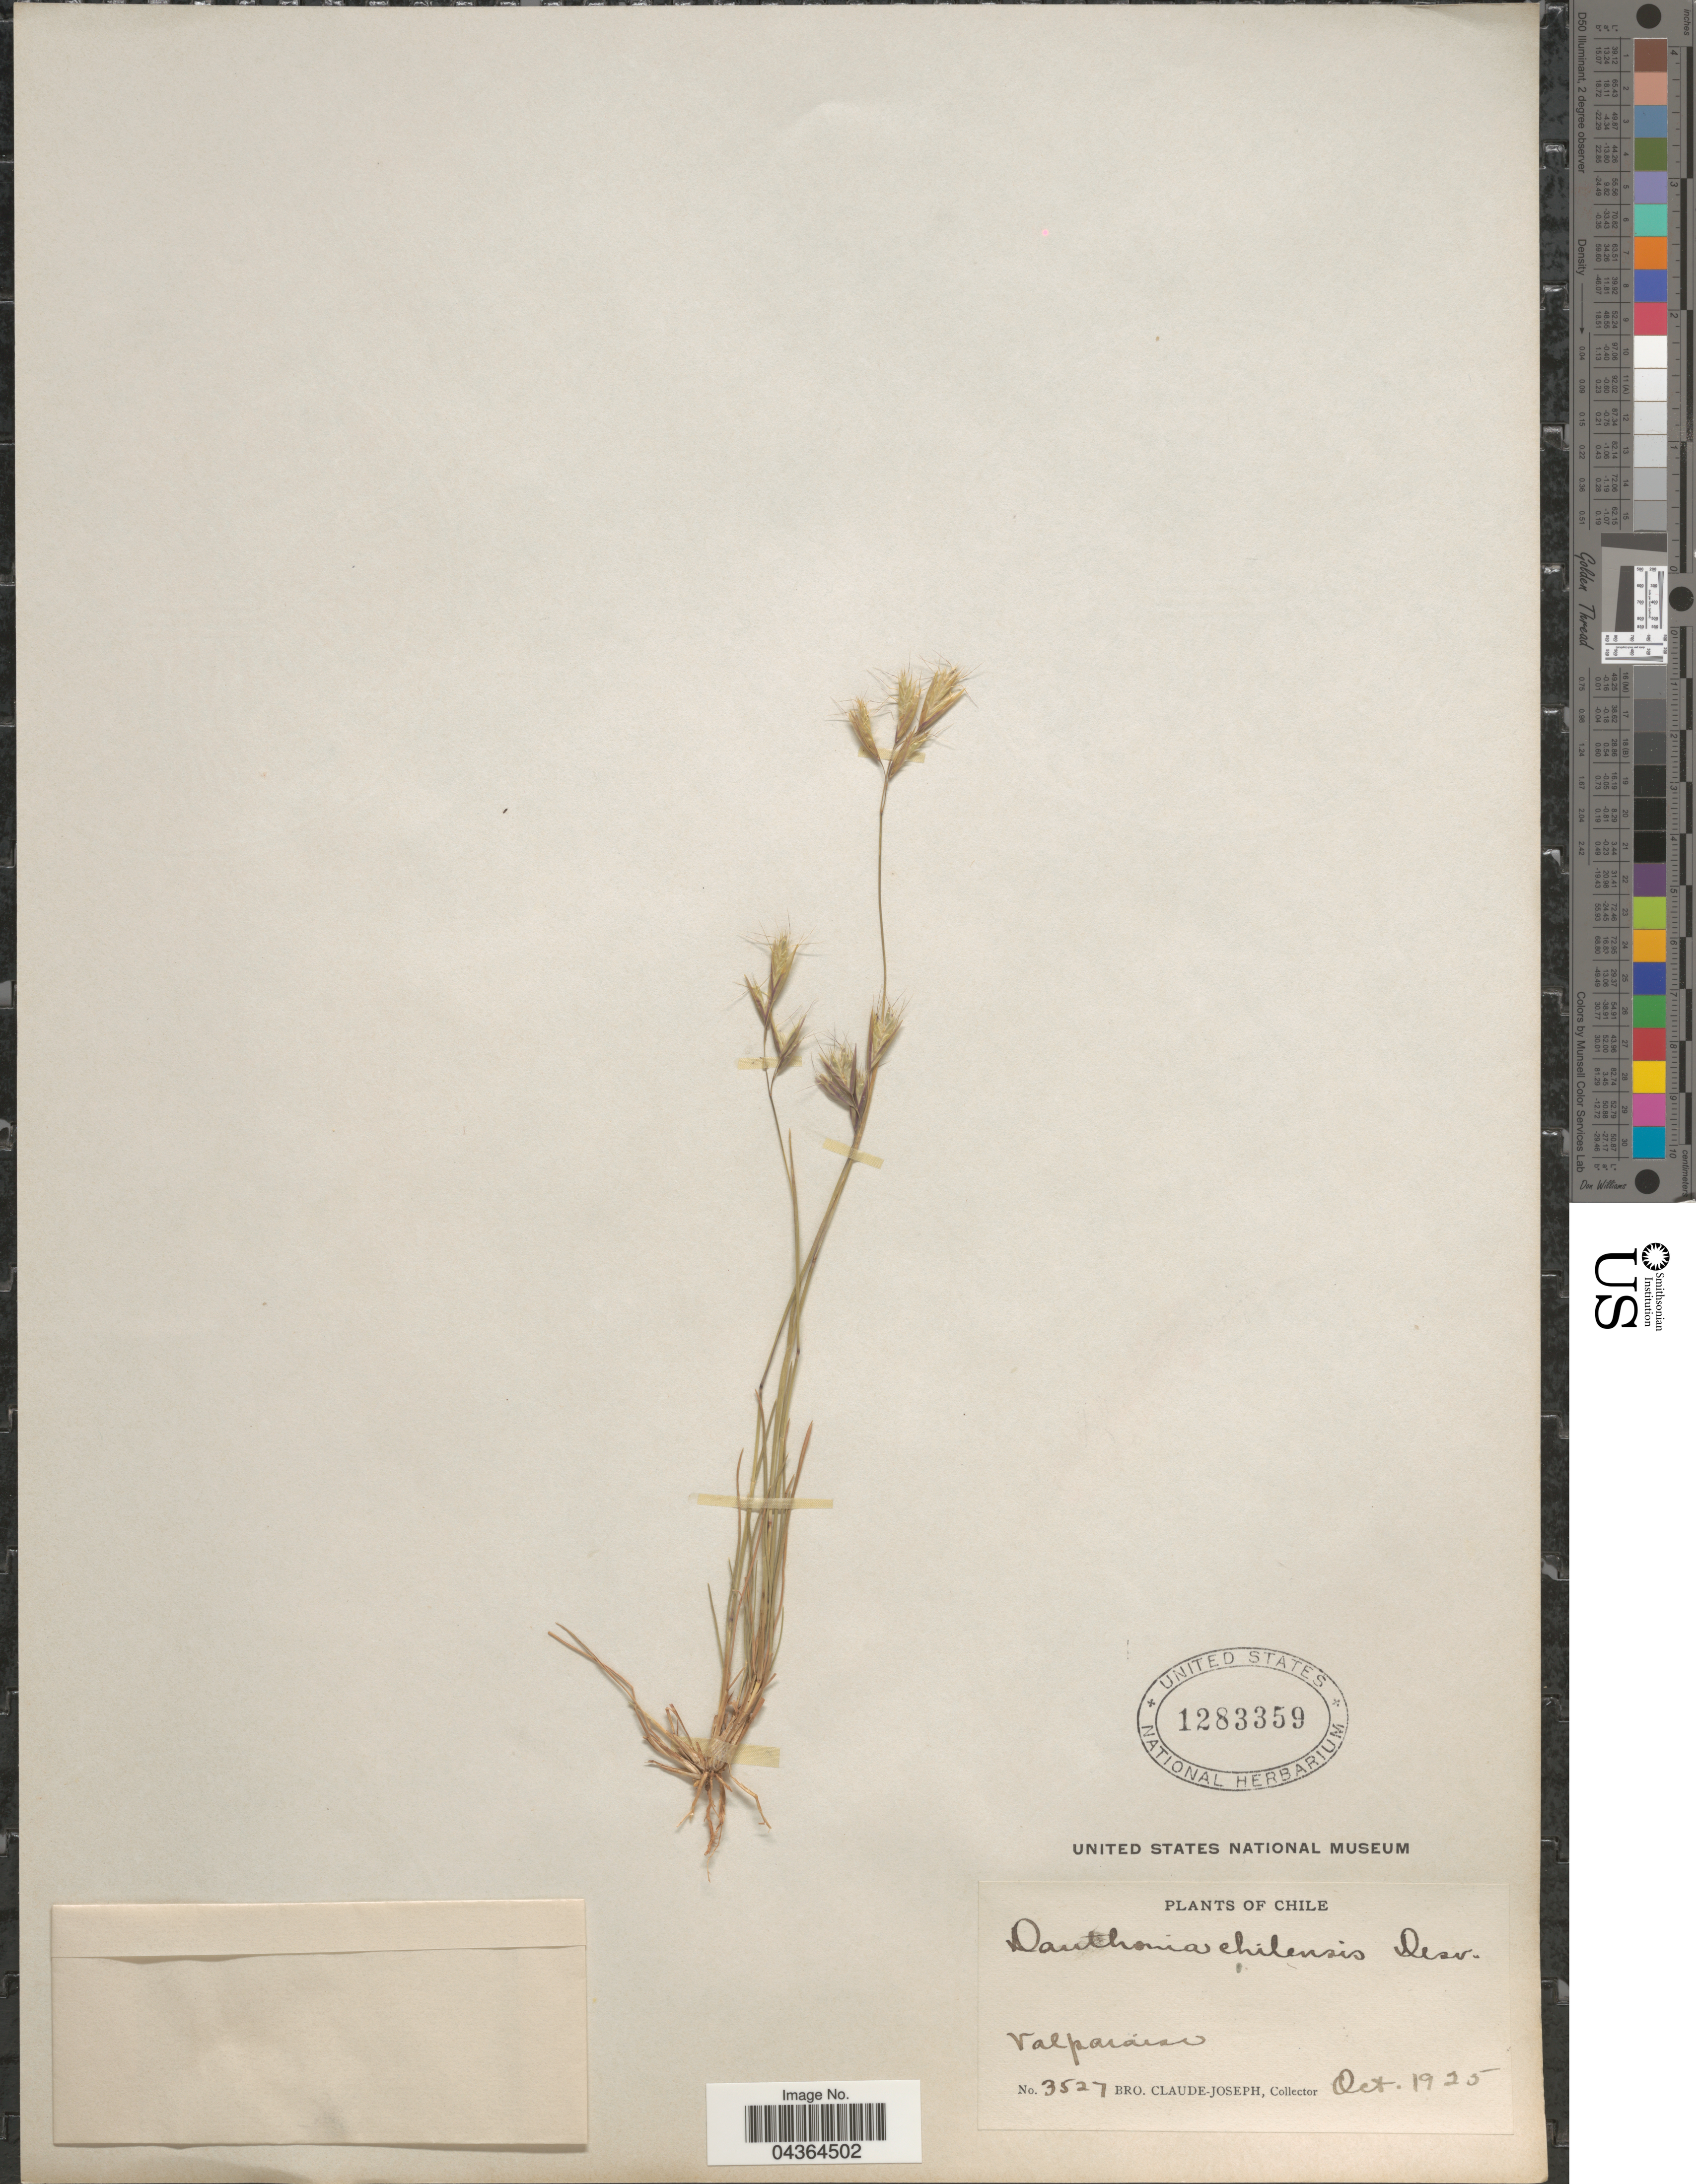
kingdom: Plantae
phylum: Tracheophyta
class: Liliopsida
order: Poales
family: Poaceae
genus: Danthonia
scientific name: Danthonia chilensis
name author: É. Desv.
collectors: Bro. Claude-Joseph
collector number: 3527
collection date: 1925-10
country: Chile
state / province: Valparaíso (V)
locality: Valparaiso.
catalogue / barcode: US 1283359